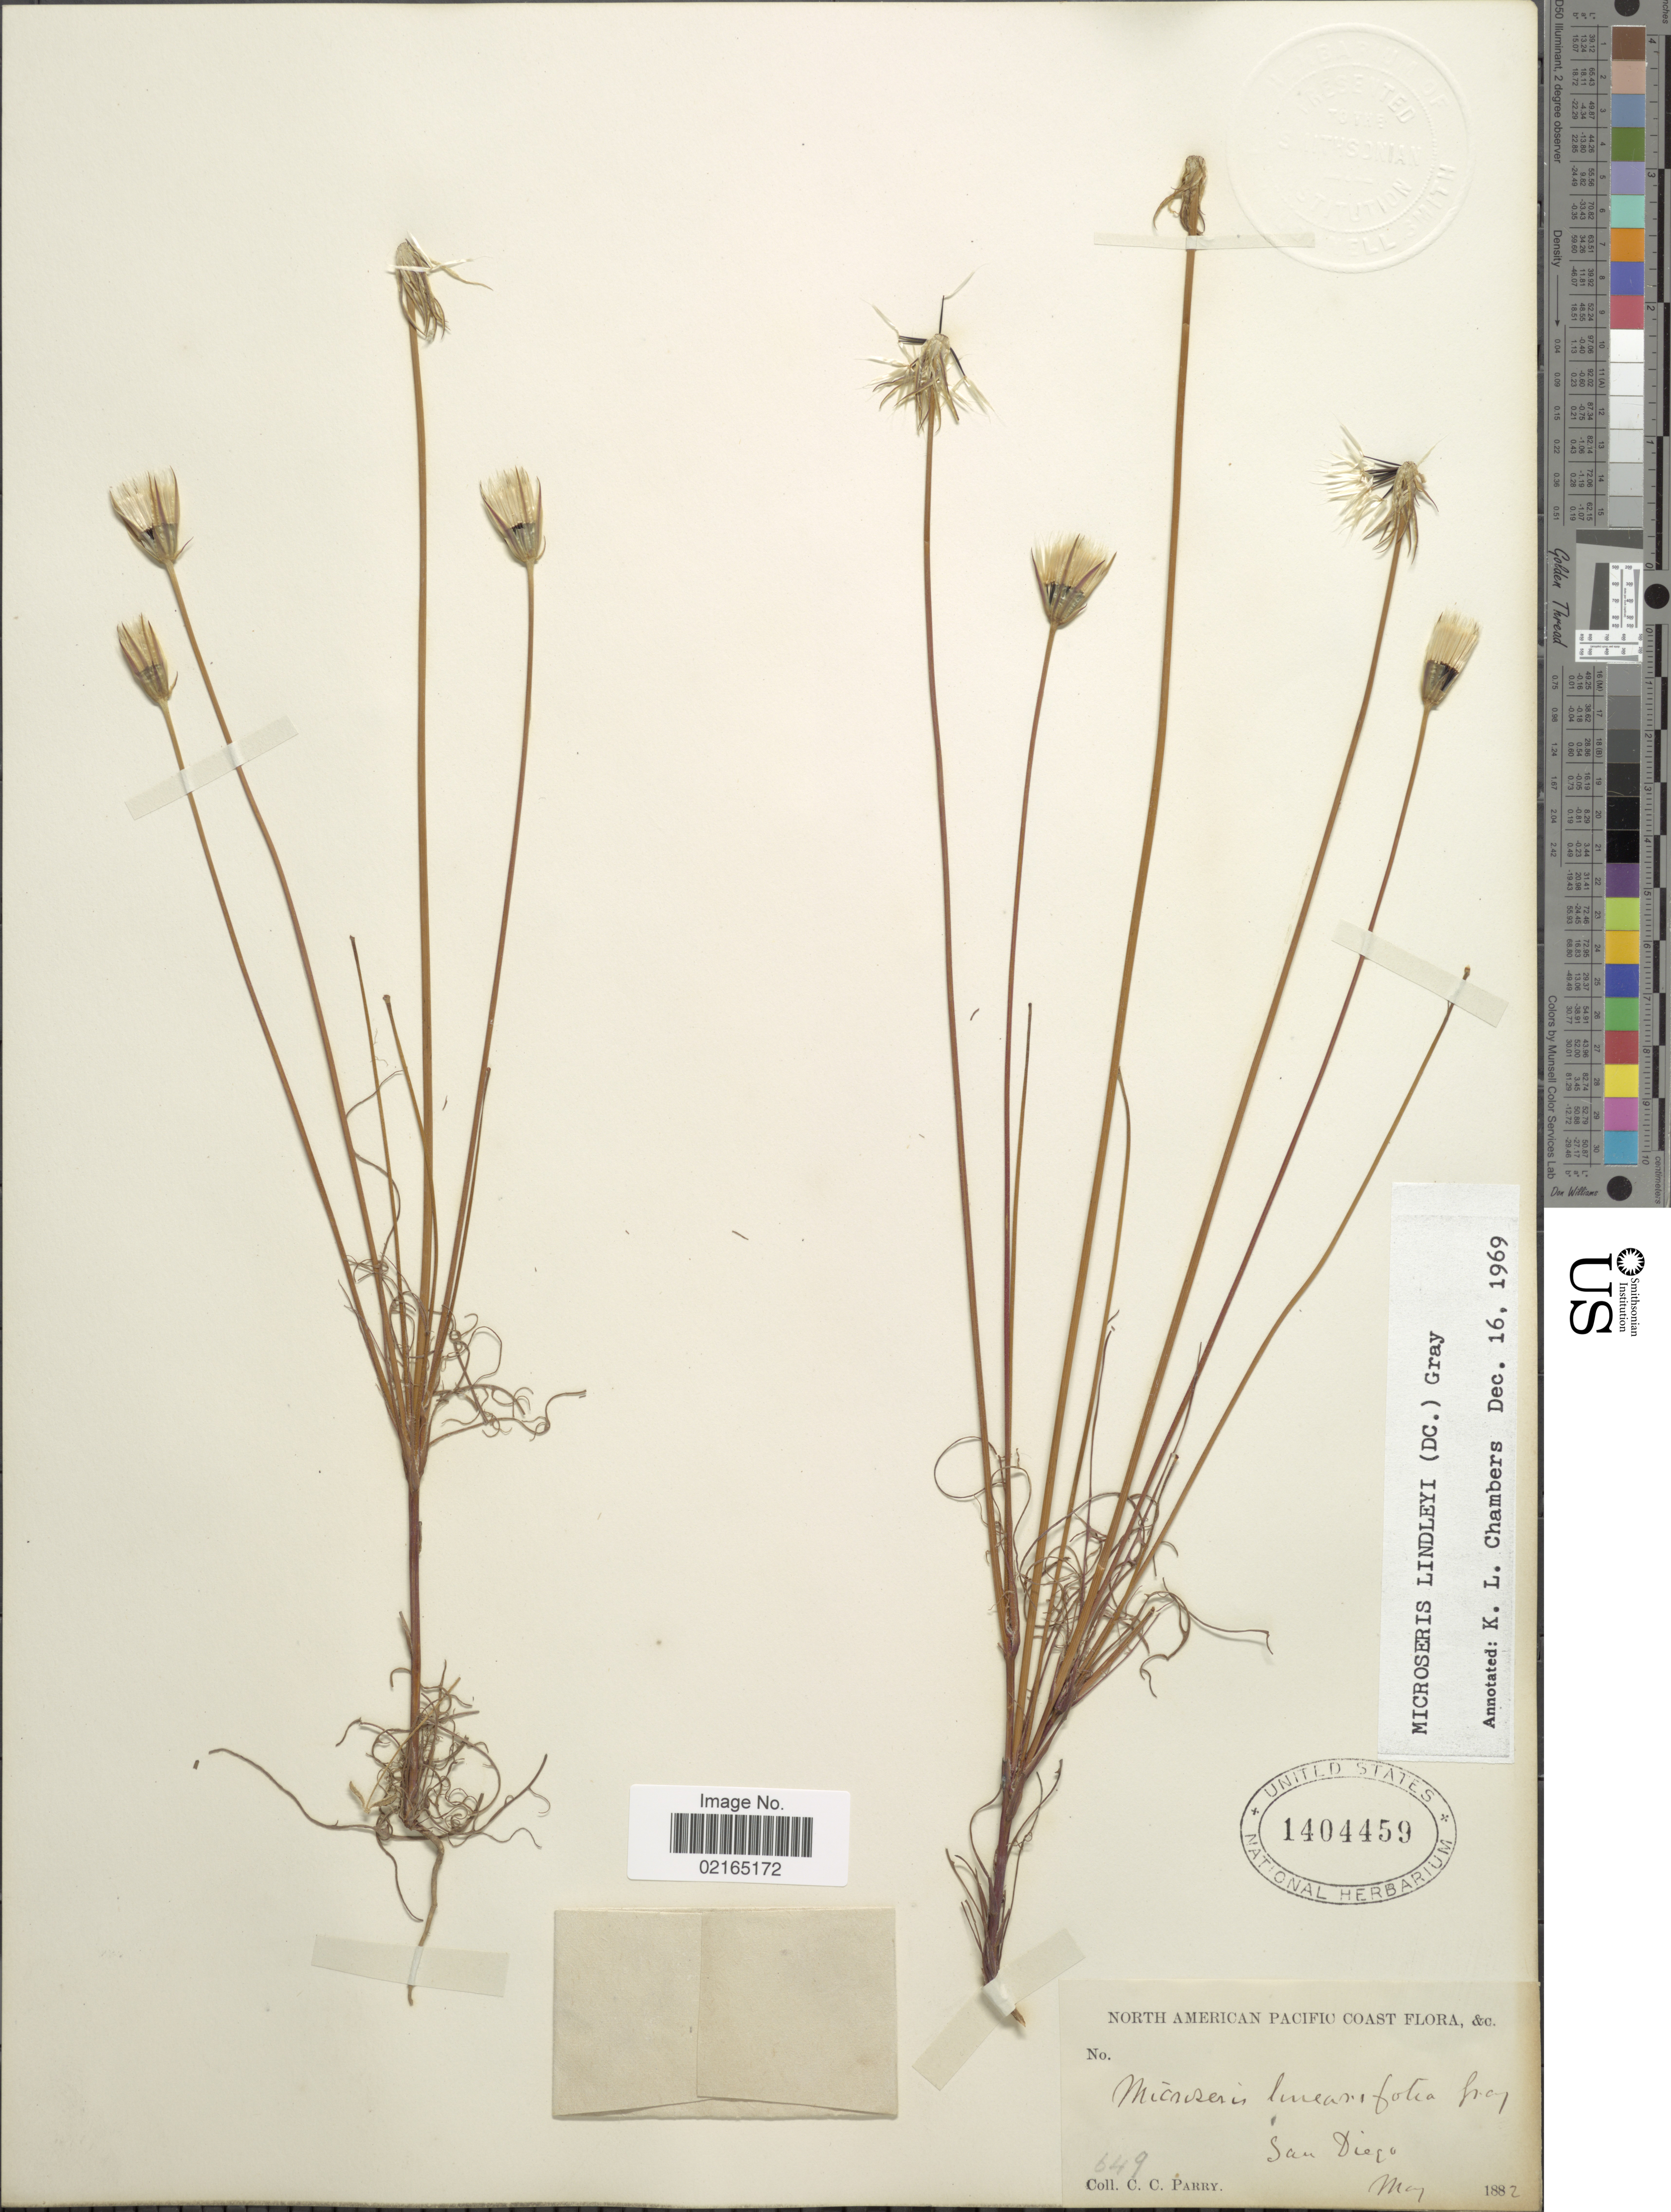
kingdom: Plantae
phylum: Tracheophyta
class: Magnoliopsida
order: Asterales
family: Asteraceae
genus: Uropappus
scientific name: Uropappus lindleyi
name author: (DC.) Nutt.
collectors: C. C. Parry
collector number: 649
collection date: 1882-05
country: United States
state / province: California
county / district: San Diego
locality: North American Pacific Coast Flora, San Diego.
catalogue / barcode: US 1404459